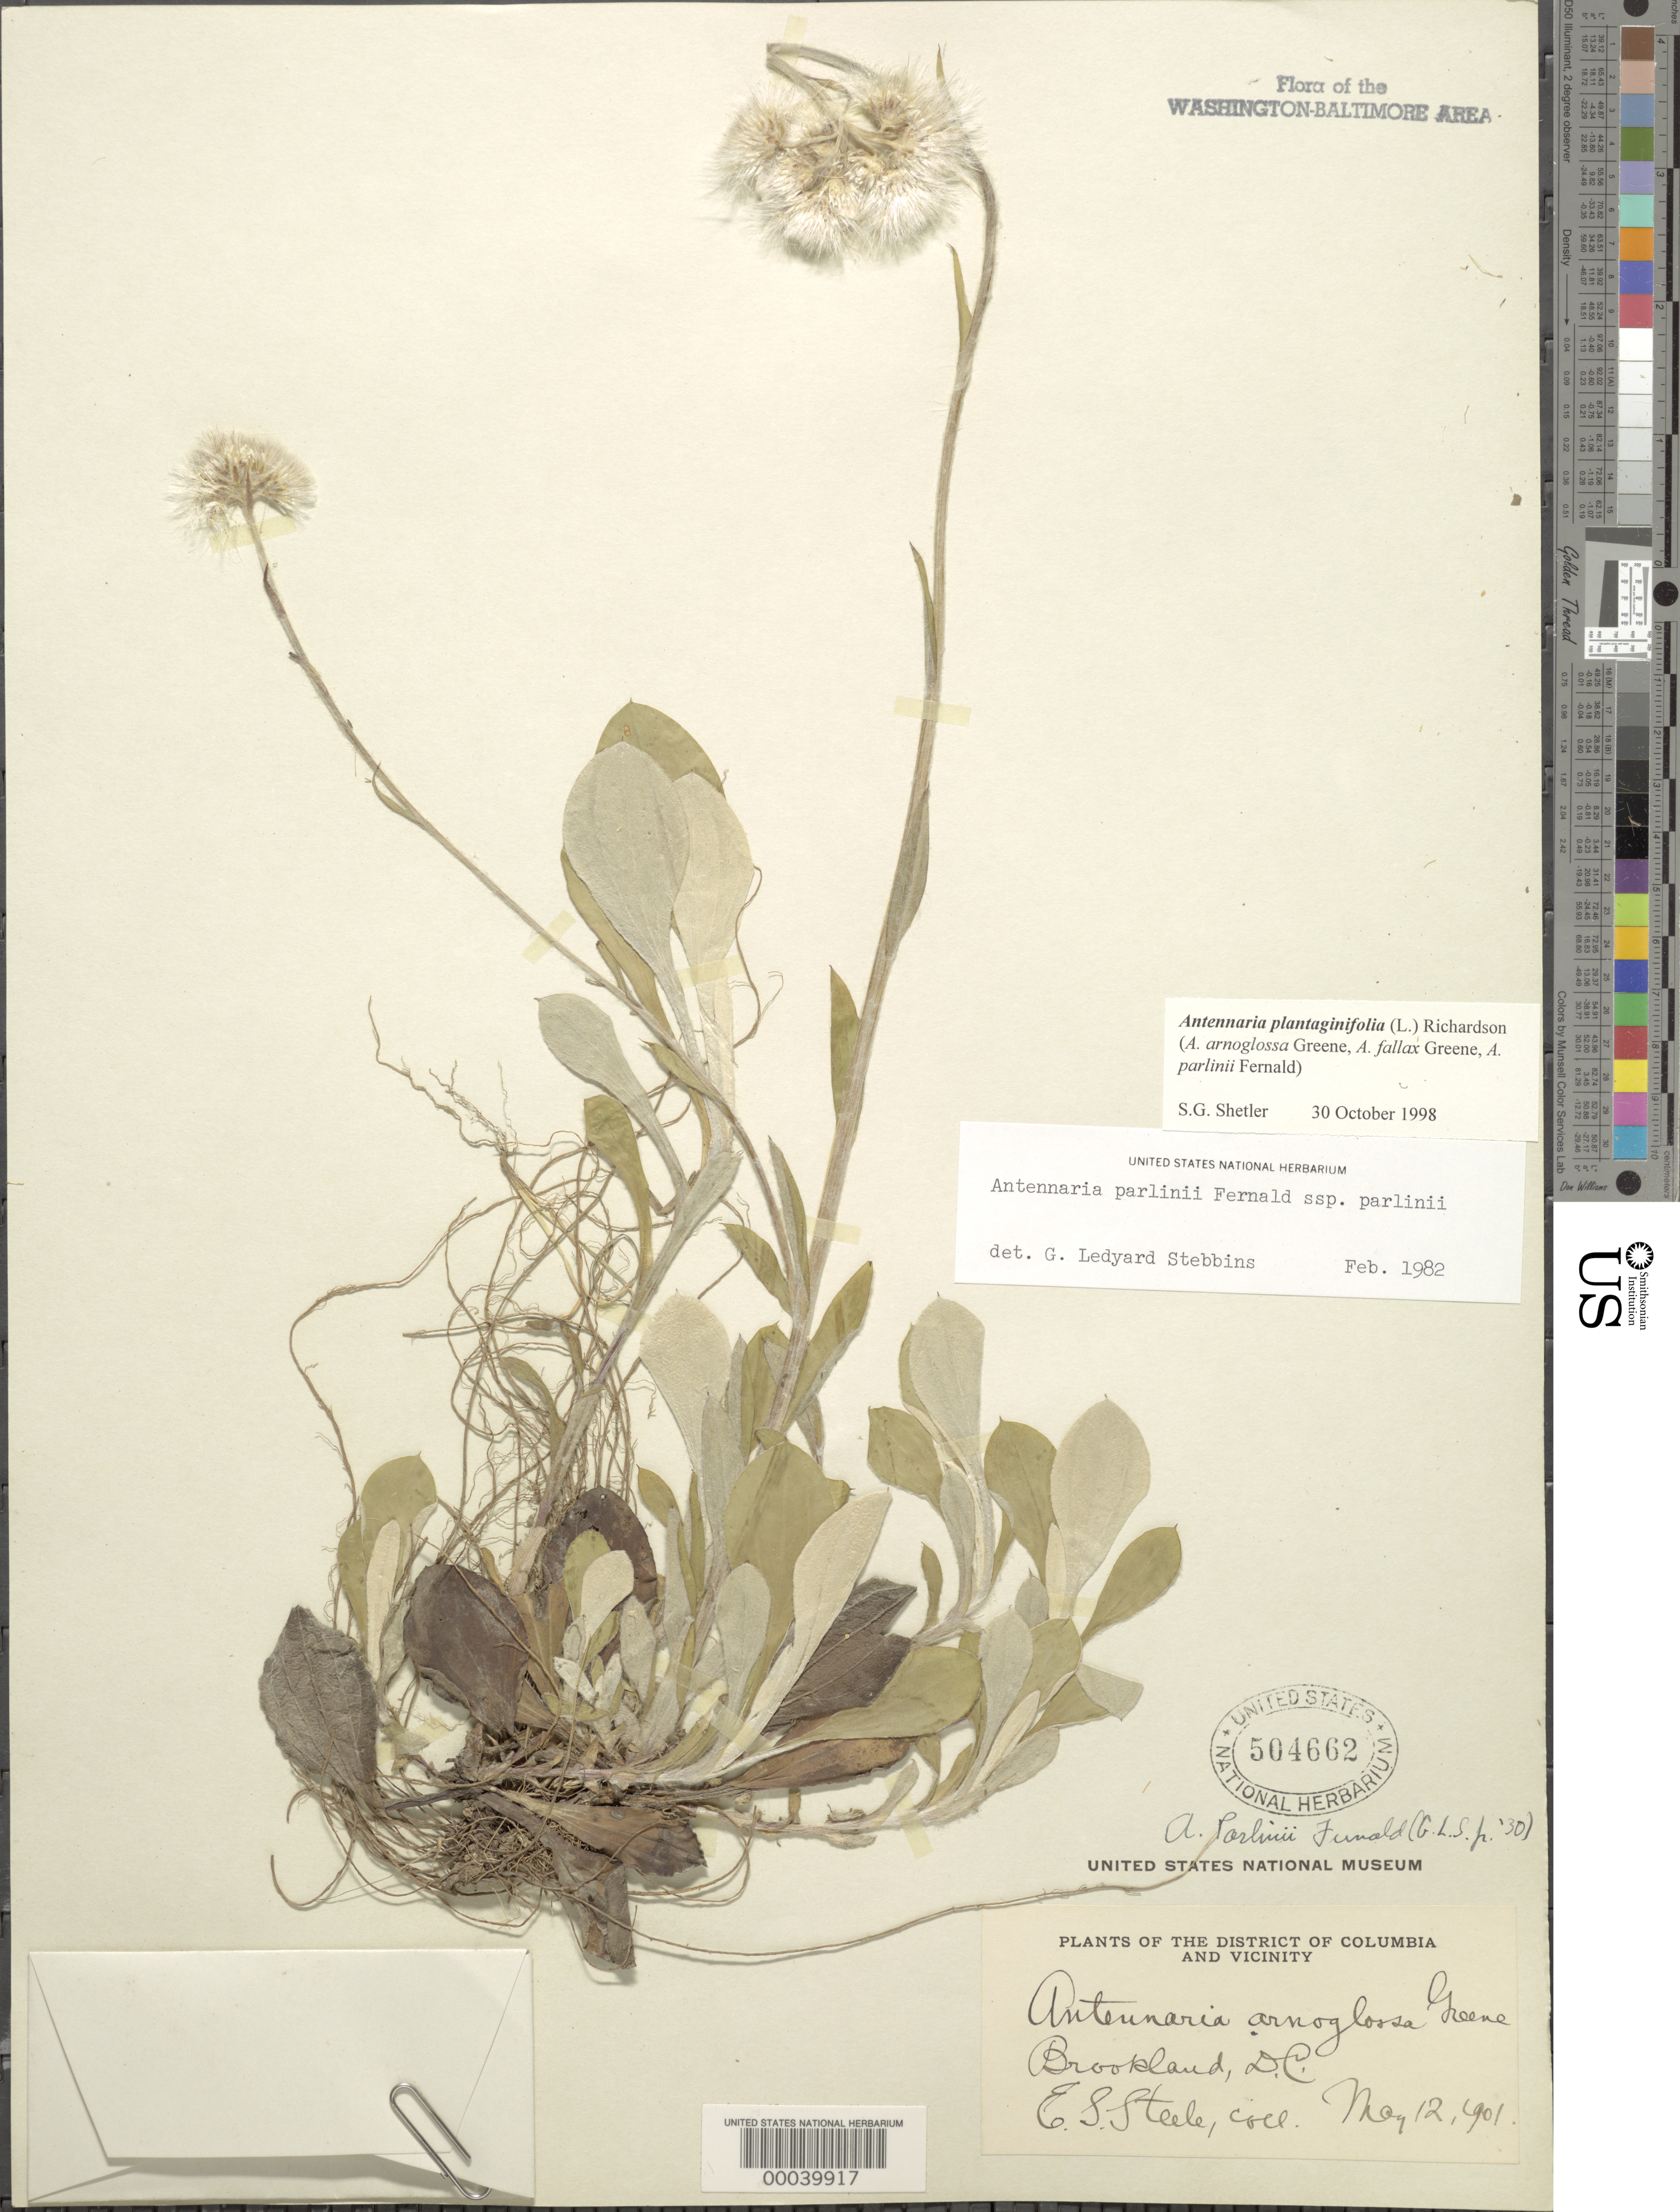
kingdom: Plantae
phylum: Tracheophyta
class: Magnoliopsida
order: Asterales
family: Asteraceae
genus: Antennaria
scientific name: Antennaria plantaginifolia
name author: (L.) Richardson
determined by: Stebbins, G. L.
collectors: E. Steele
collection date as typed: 12 May 1901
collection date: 1901-05-12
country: United States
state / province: District of Columbia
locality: Brookland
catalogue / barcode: US 504662